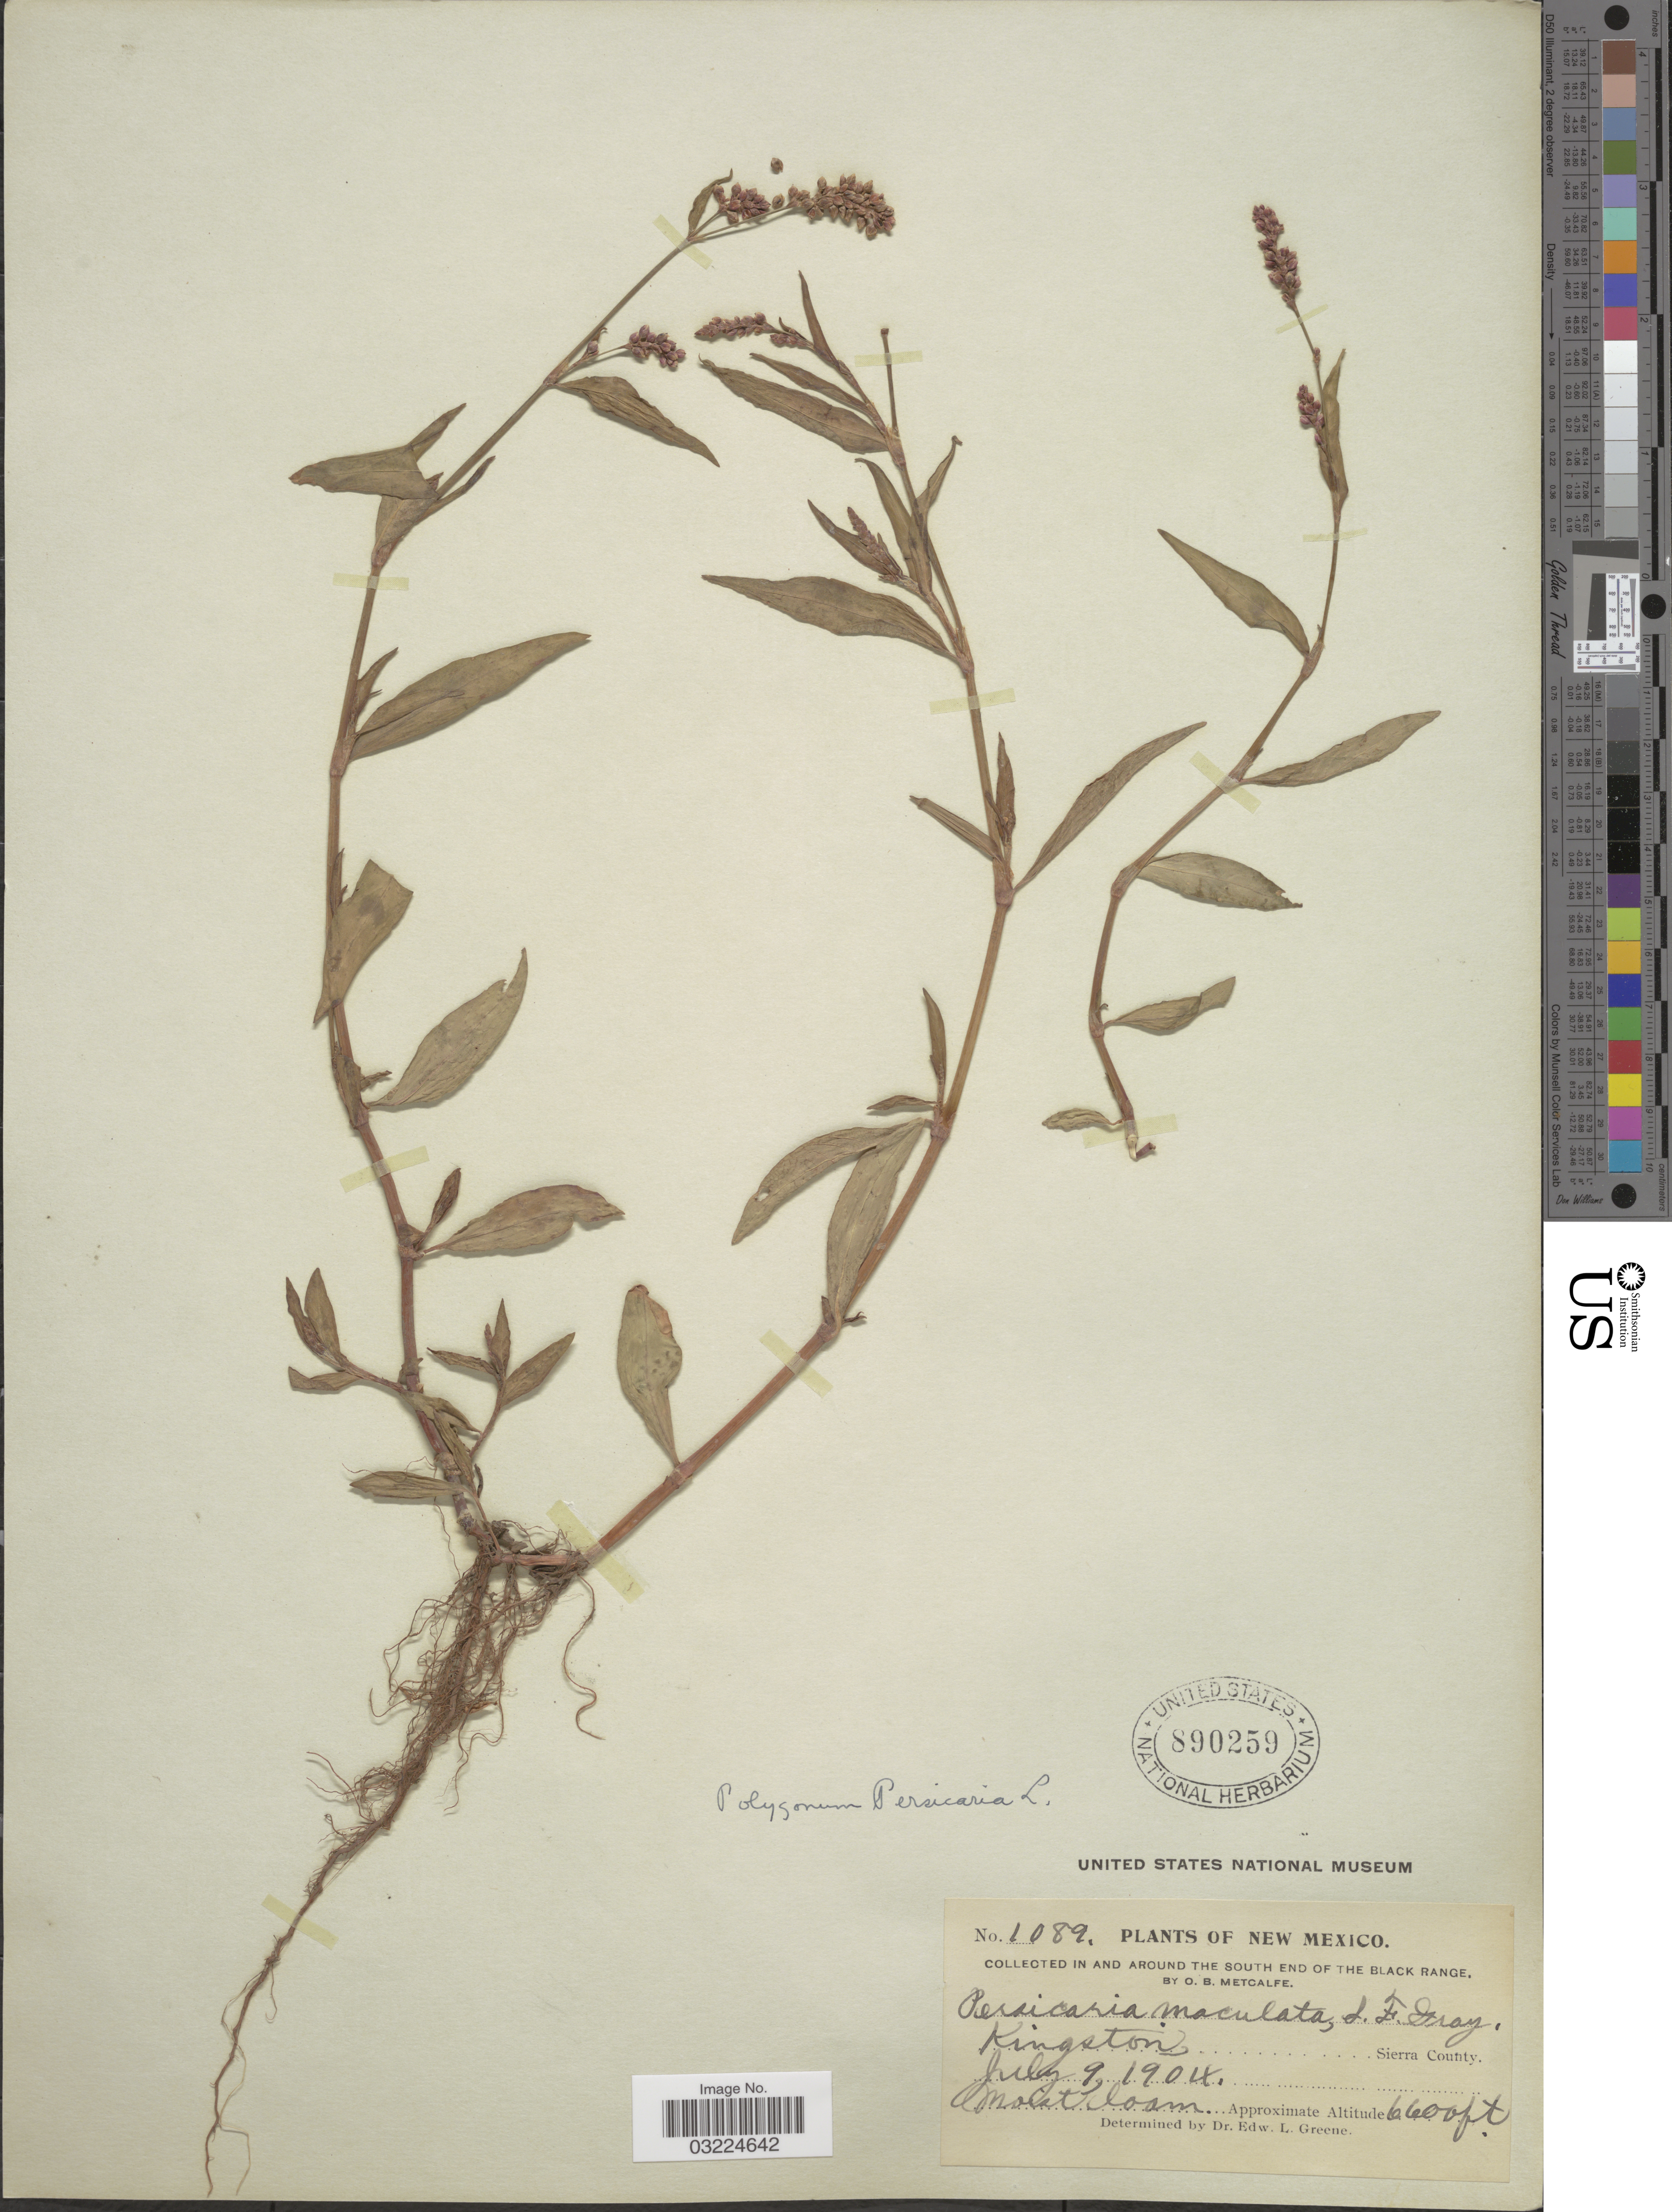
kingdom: Plantae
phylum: Tracheophyta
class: Magnoliopsida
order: Caryophyllales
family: Polygonaceae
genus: Persicaria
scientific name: Persicaria maculosa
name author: S.F. Gray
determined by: Atha, D. E.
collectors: O. B. Metcalfe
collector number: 1089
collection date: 1904-07-09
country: United States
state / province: New Mexico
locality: In and around the south end of the Black Range. Kingston, Sierra County.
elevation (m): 2012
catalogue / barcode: US 890259